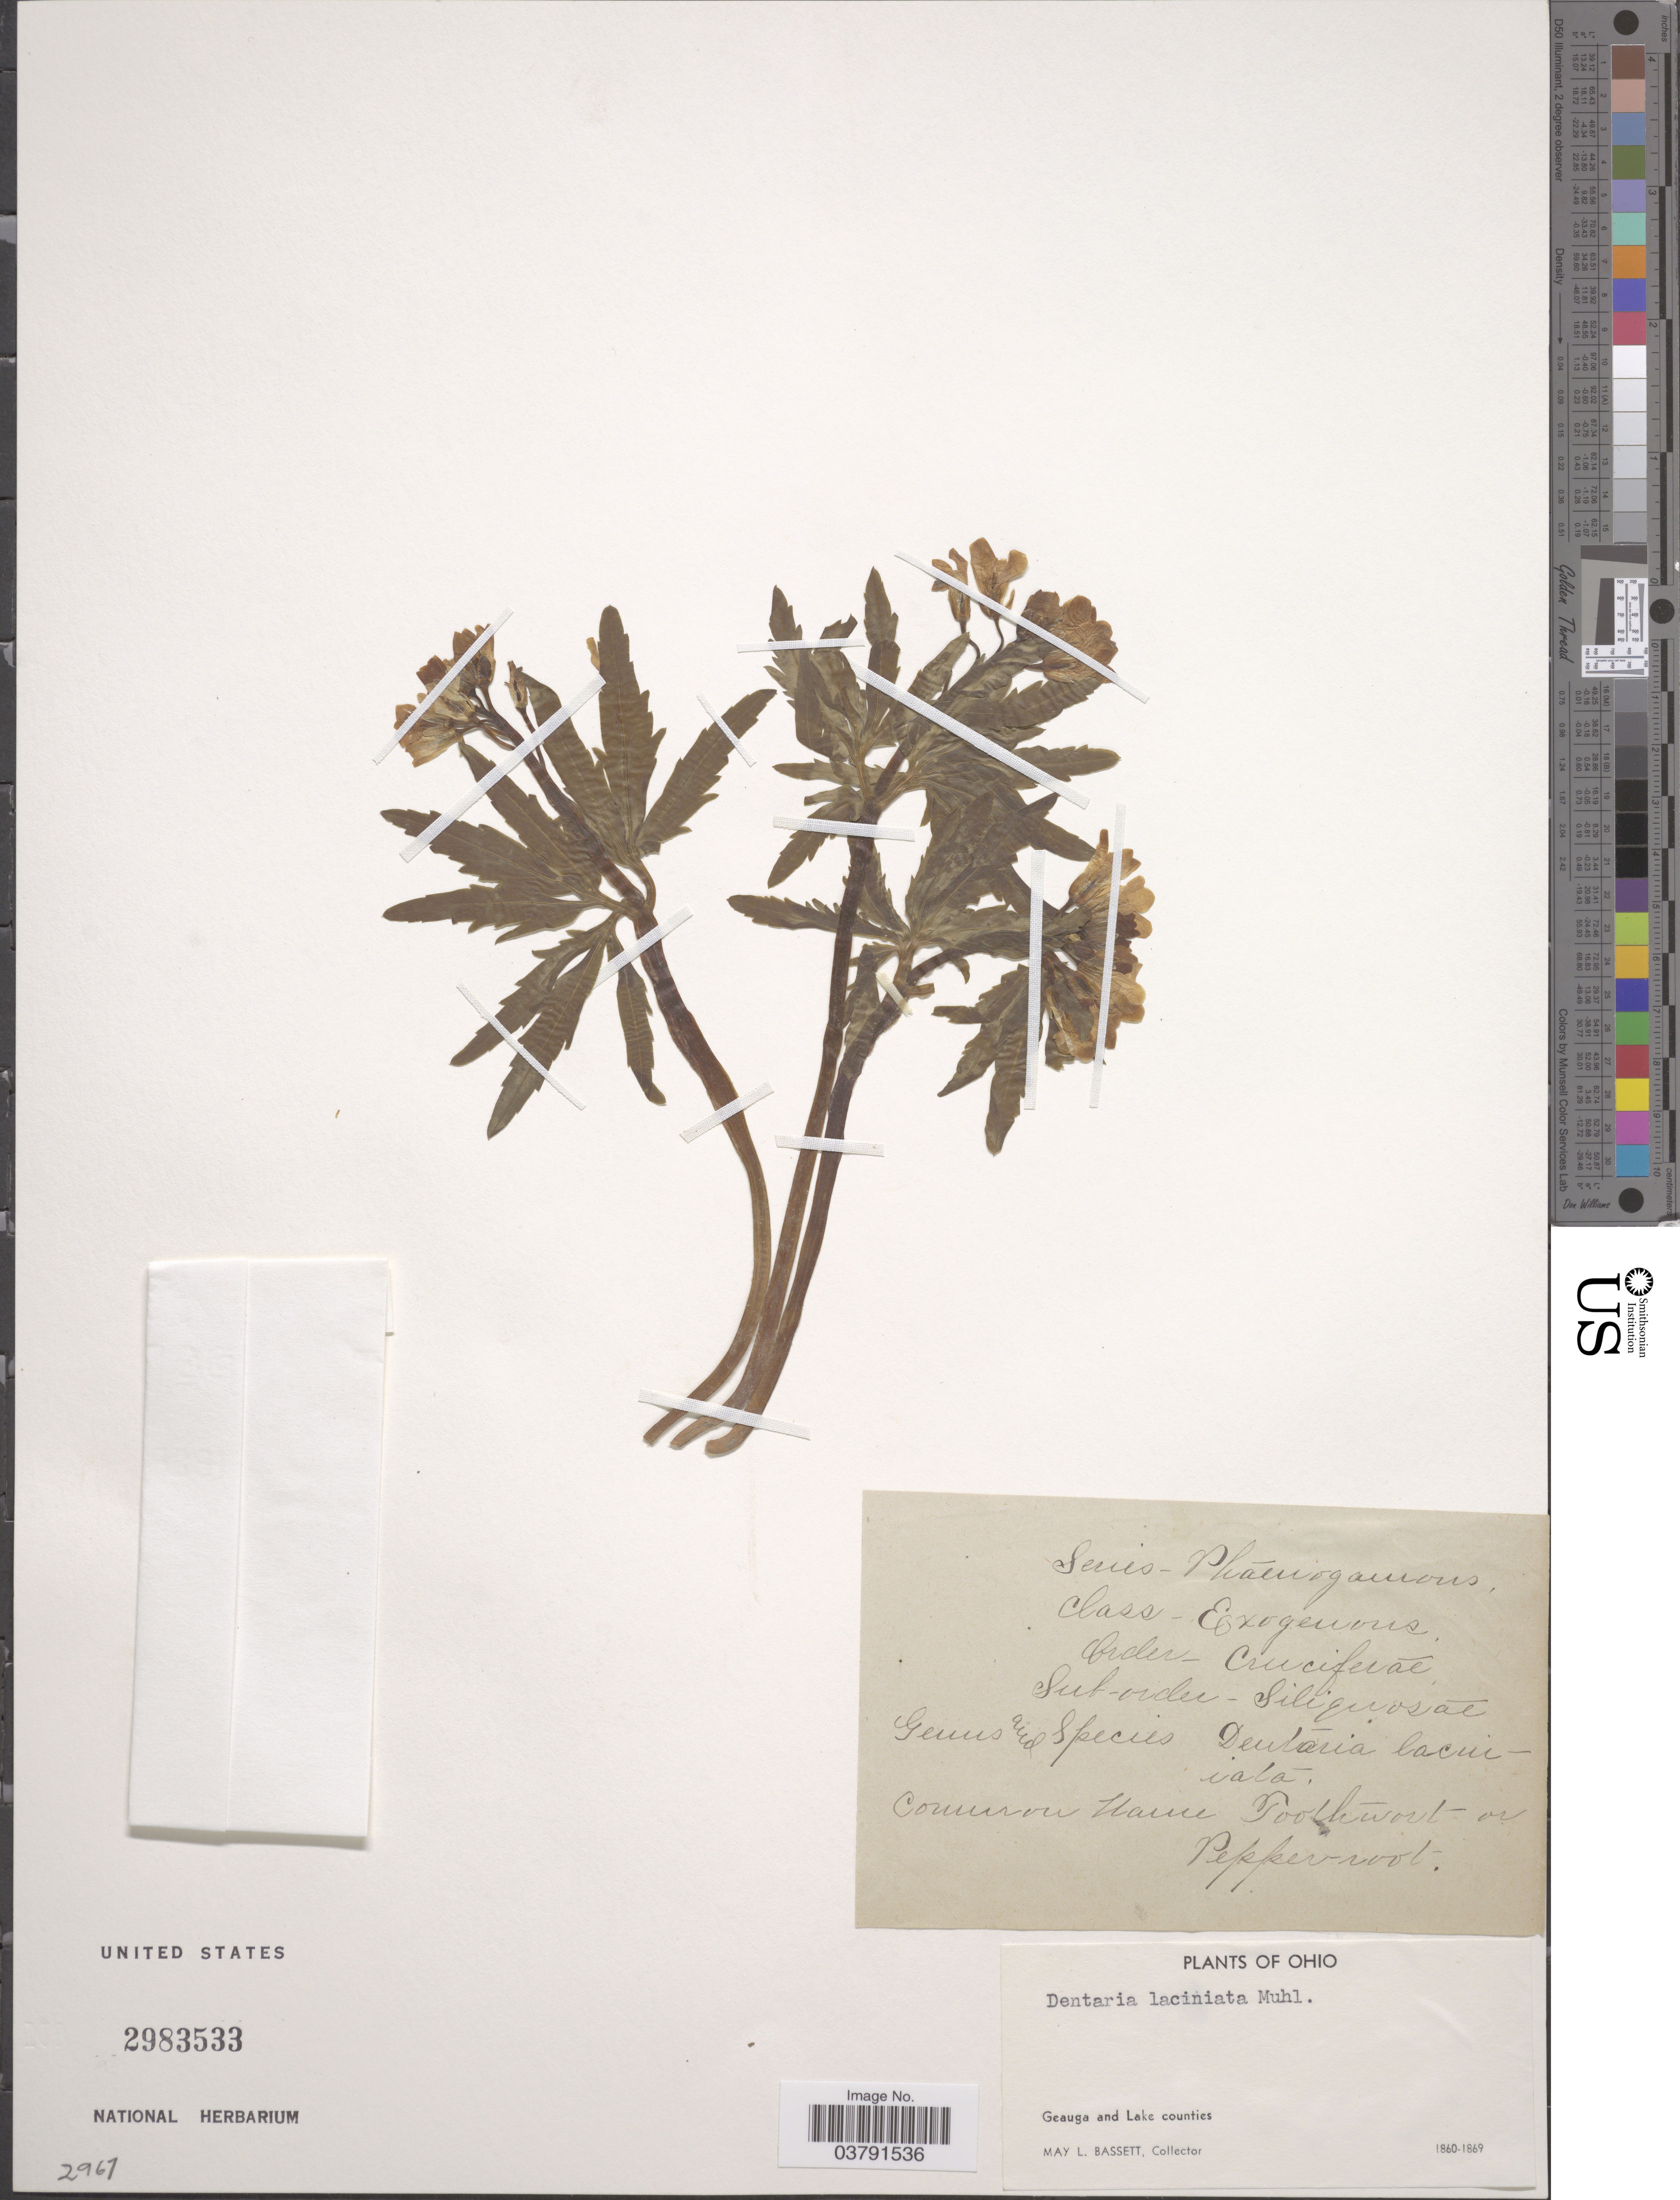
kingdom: Plantae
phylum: Tracheophyta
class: Magnoliopsida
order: Brassicales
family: Brassicaceae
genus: Dentaria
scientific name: Dentaria laciniata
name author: Muhl.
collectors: M. L. Bassett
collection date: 1860/1869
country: United States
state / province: Ohio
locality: Geauga and Lake counties.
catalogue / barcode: US 2983533